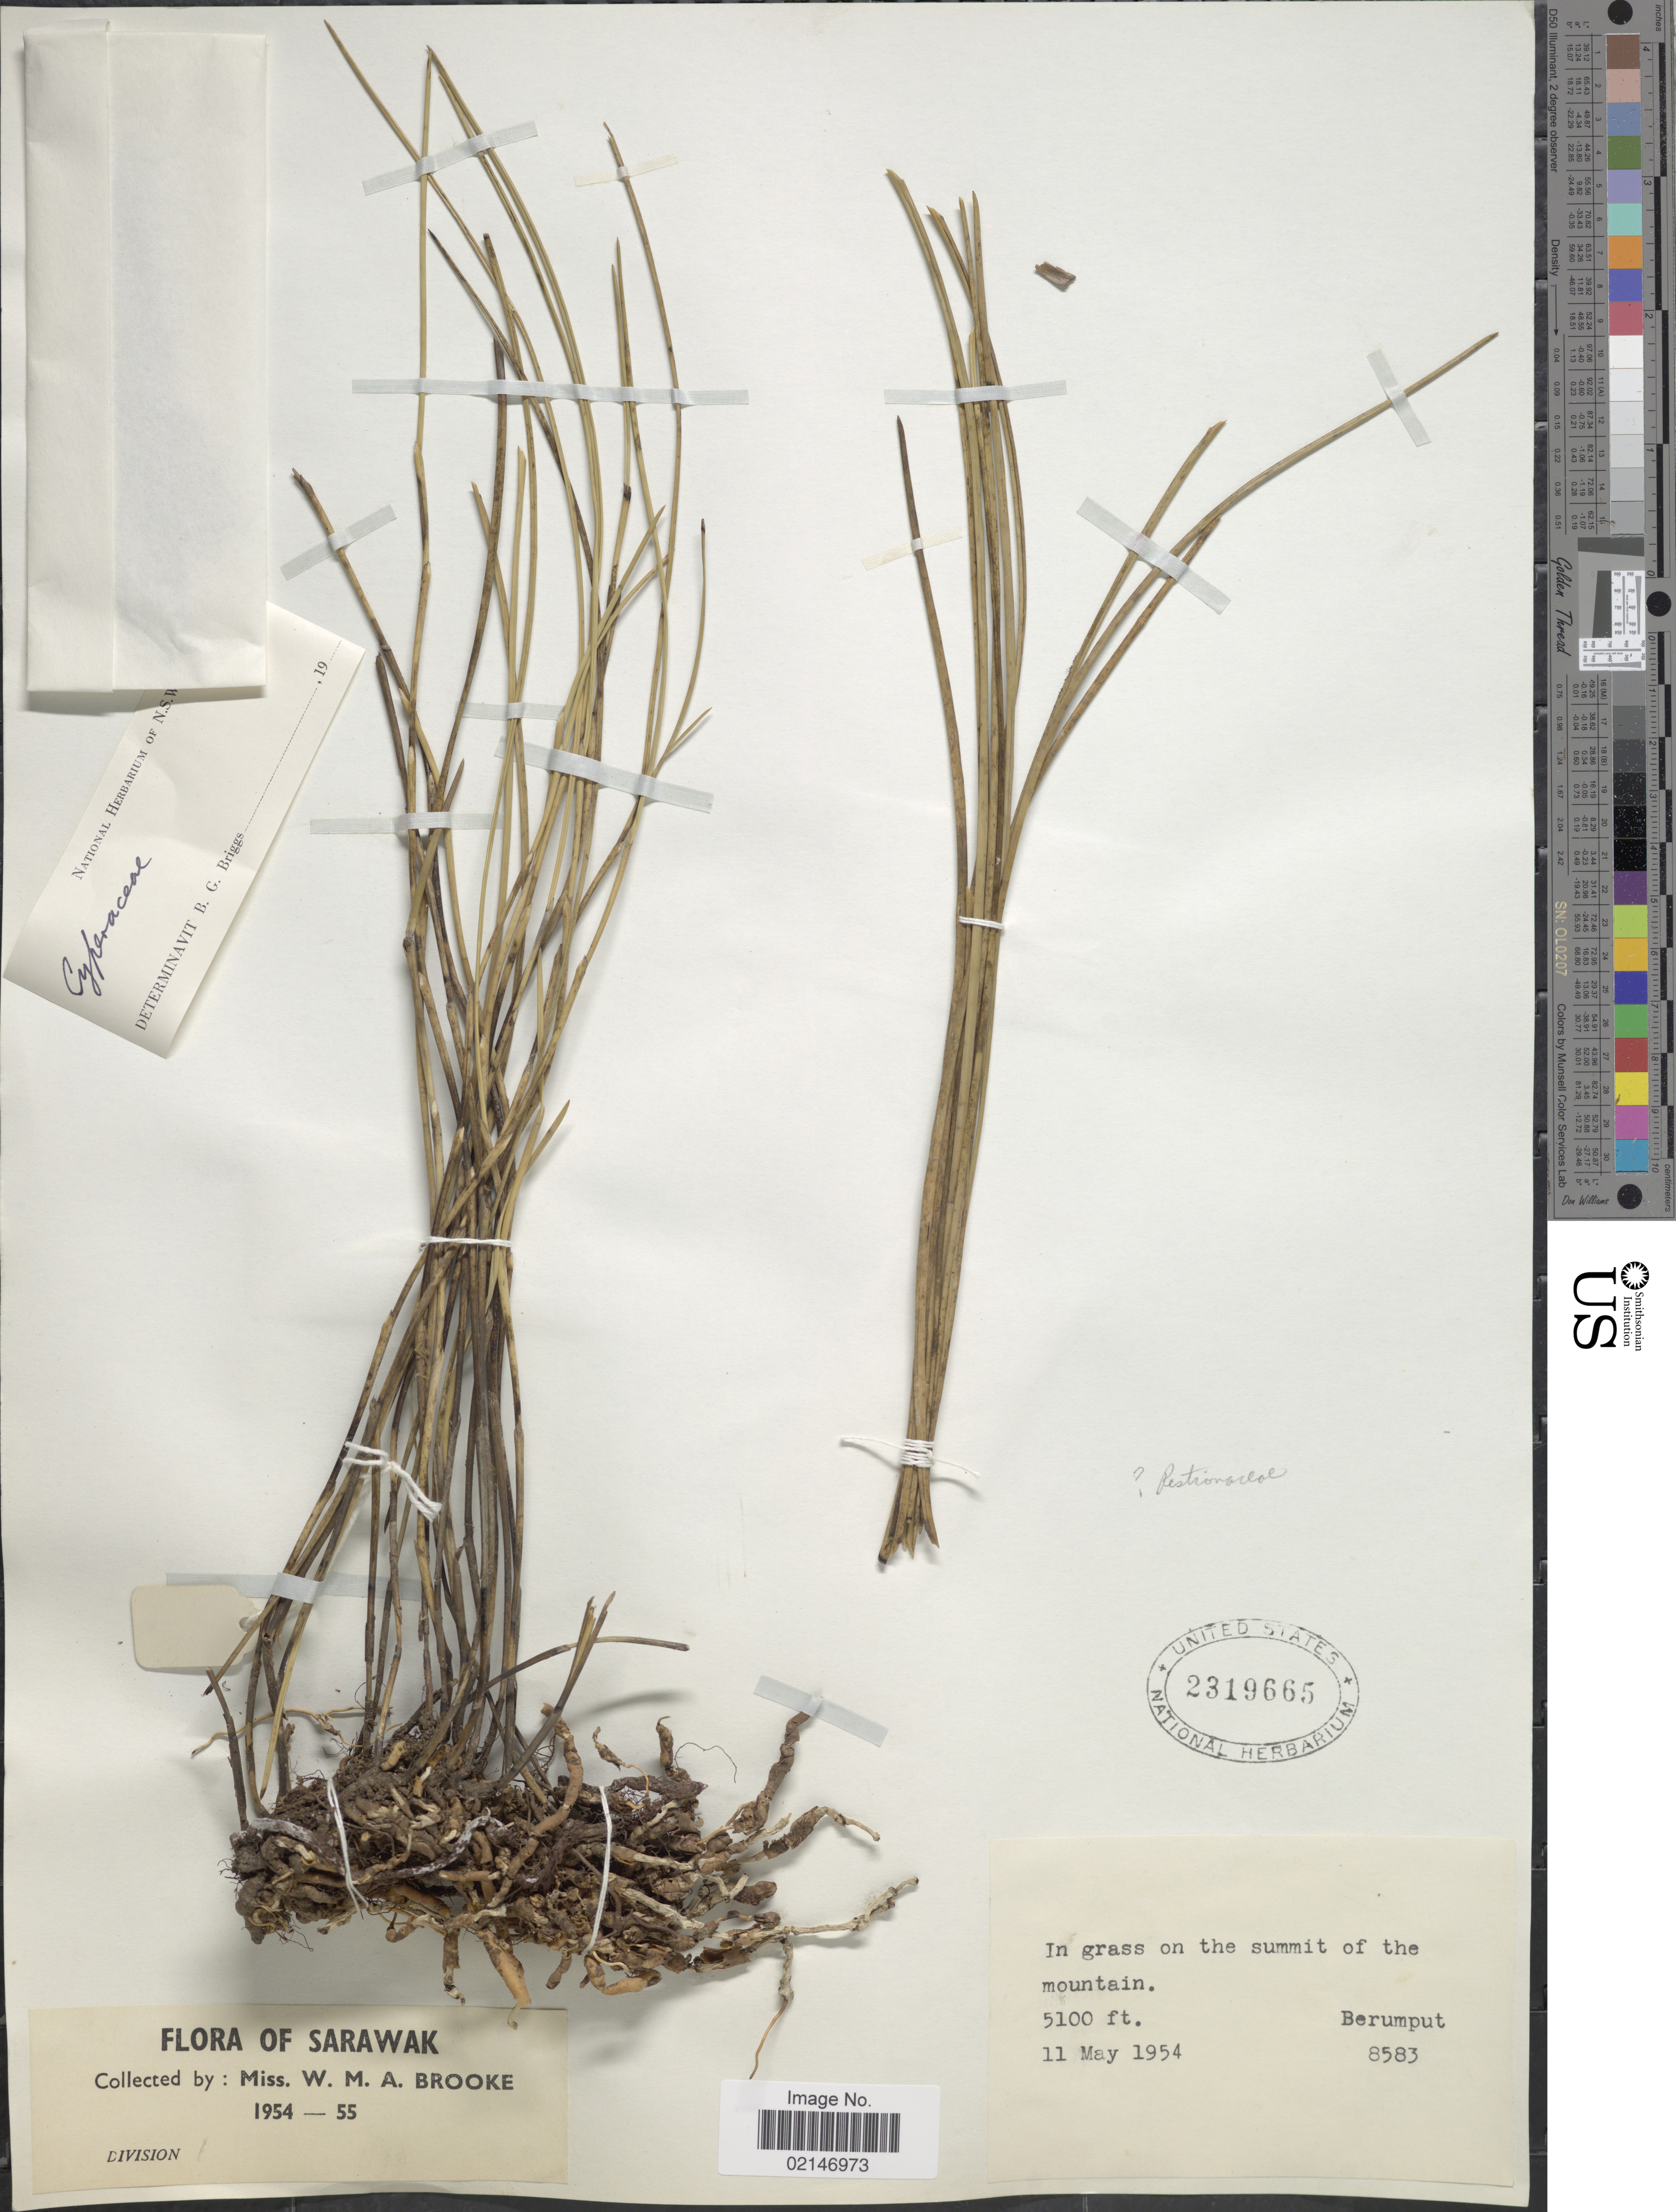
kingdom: Plantae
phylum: Tracheophyta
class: Liliopsida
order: Poales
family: Cyperaceae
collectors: W. Brooke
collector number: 8583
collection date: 1954-05-11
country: Malaysia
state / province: Sarawak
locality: Berumput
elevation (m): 1554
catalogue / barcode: US 2319665